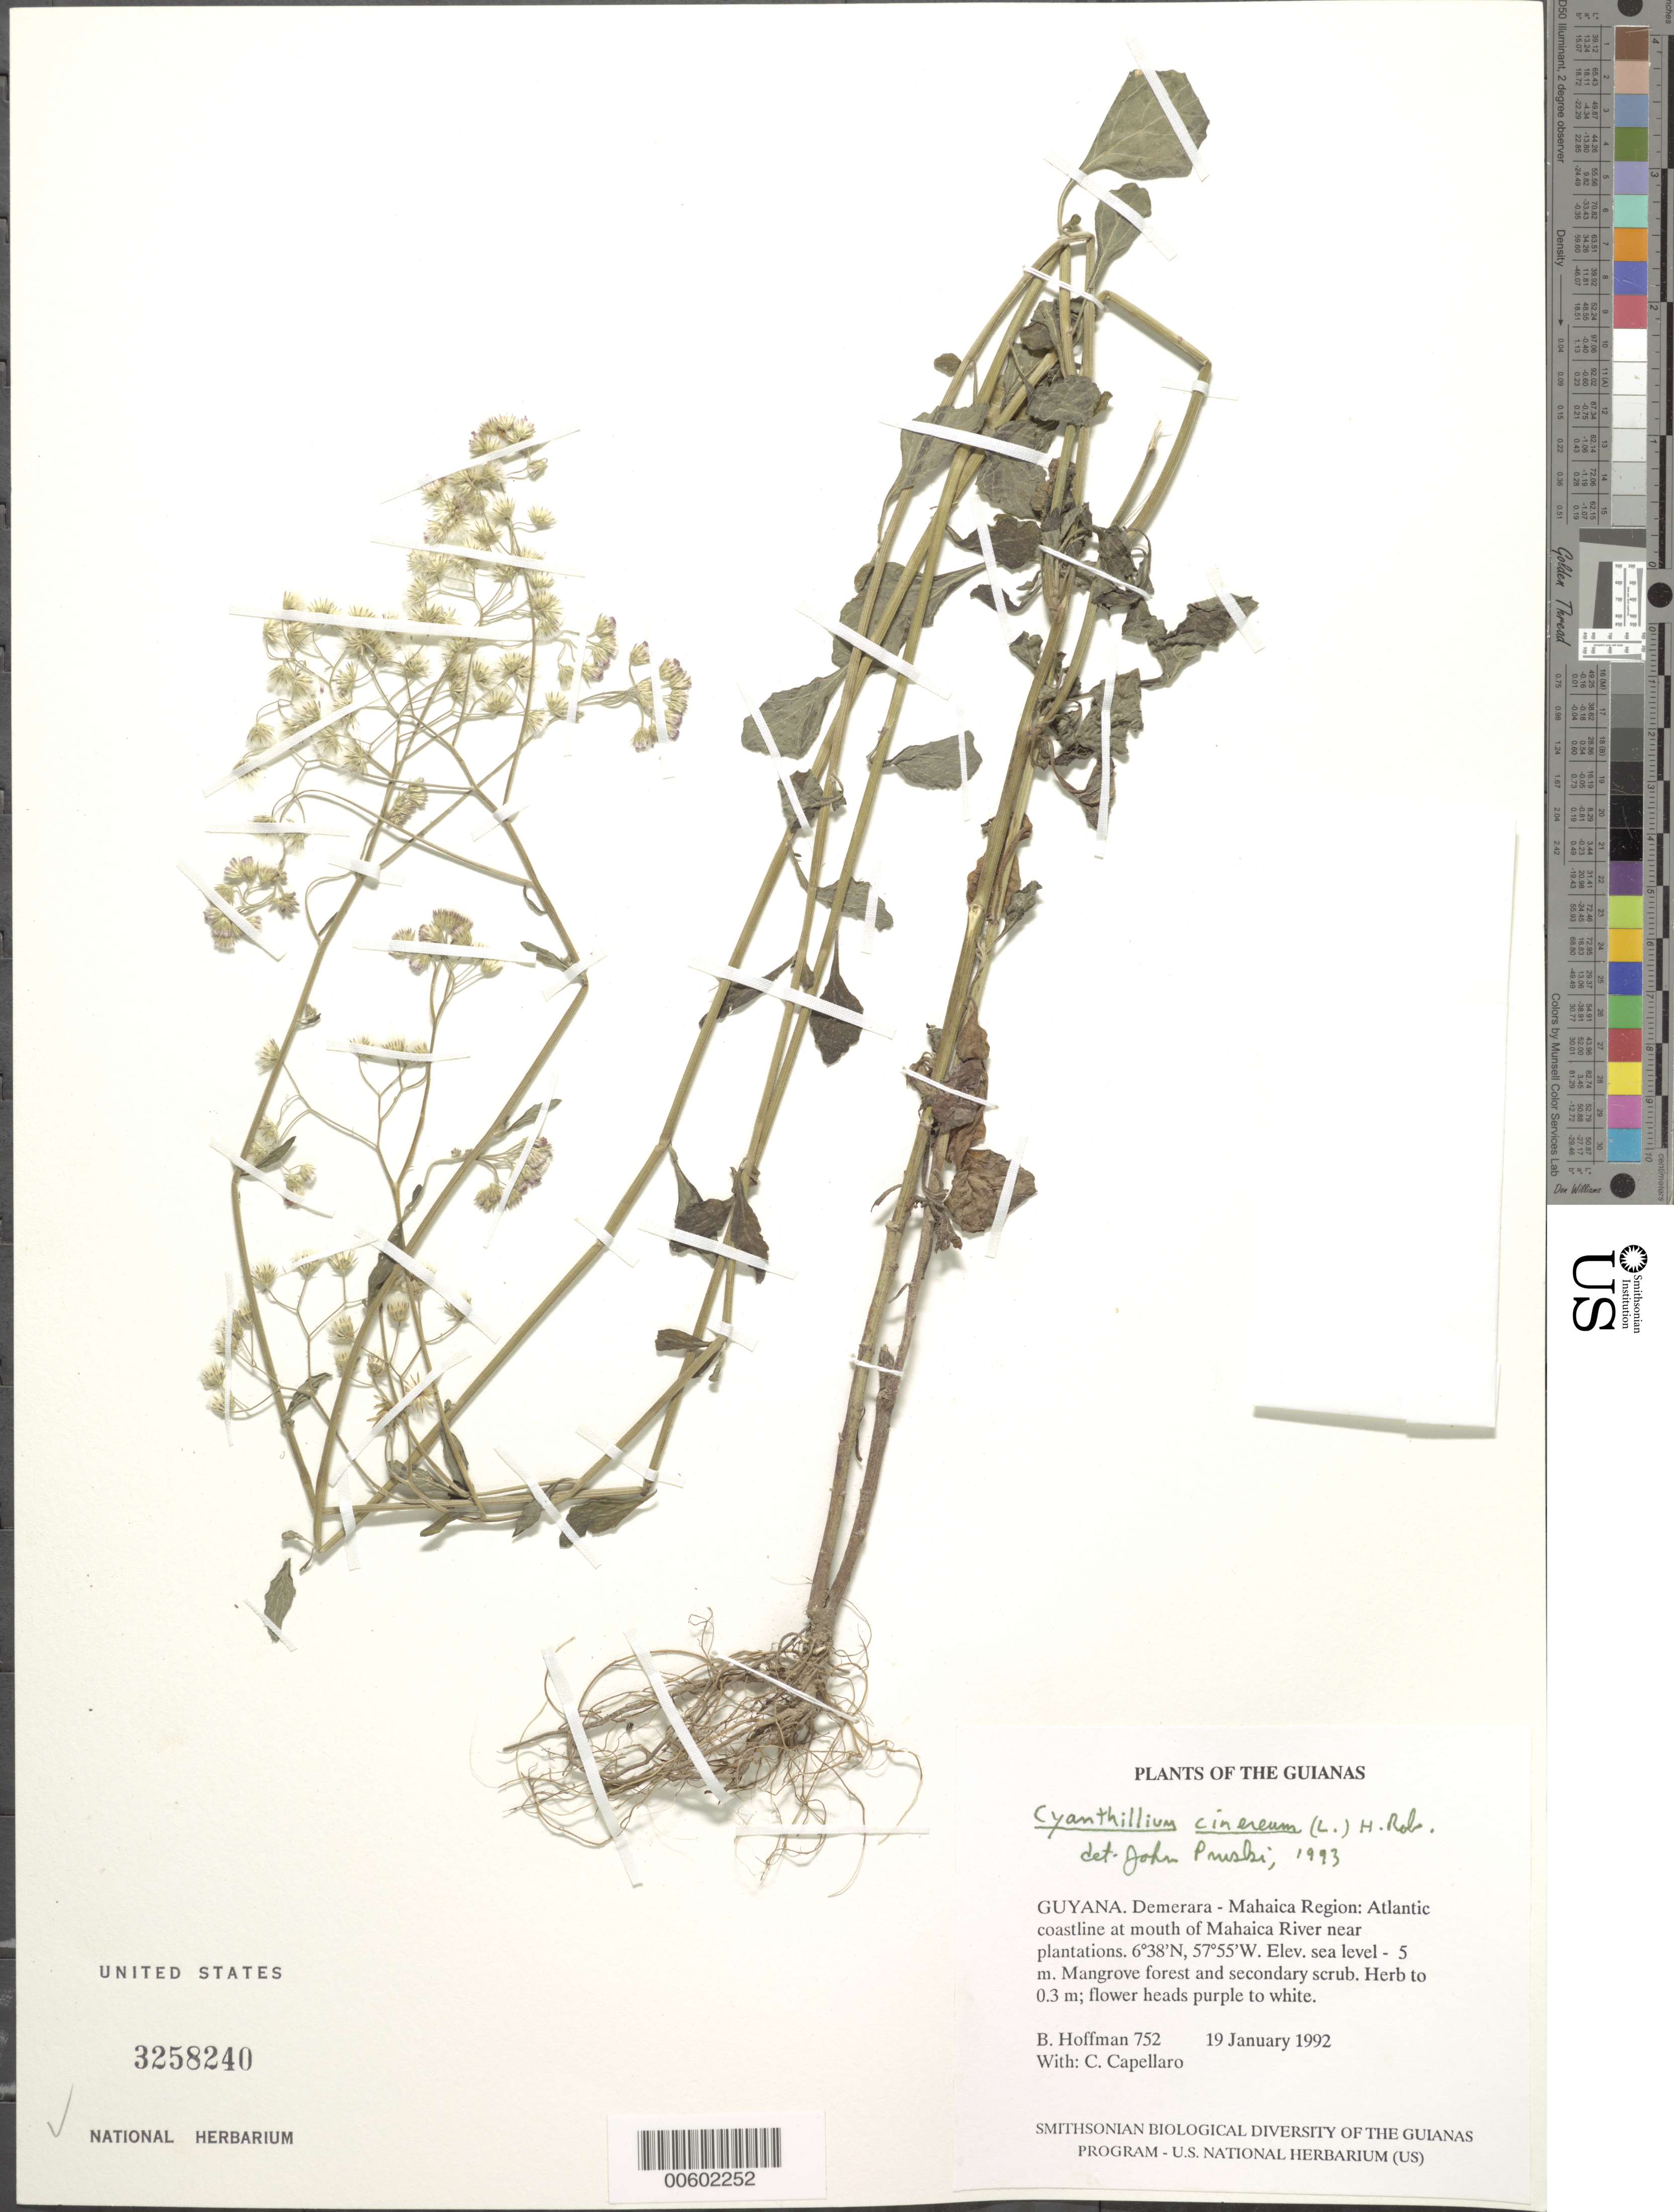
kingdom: Plantae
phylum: Tracheophyta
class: Magnoliopsida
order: Asterales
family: Asteraceae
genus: Cyanthillium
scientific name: Cyanthillium cinereum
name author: (L.) H. Rob.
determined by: Pruski, J. F.; Funk, V. A.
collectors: B. Hoffman & C. Capellaro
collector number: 752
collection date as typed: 19 January 1992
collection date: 1992-01-19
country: Guyana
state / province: Demerara-Mahaica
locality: Atlantic coastline at mouth of Mahaica River near plantations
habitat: Mangrove forest and secondary scrub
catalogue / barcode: US 3258240